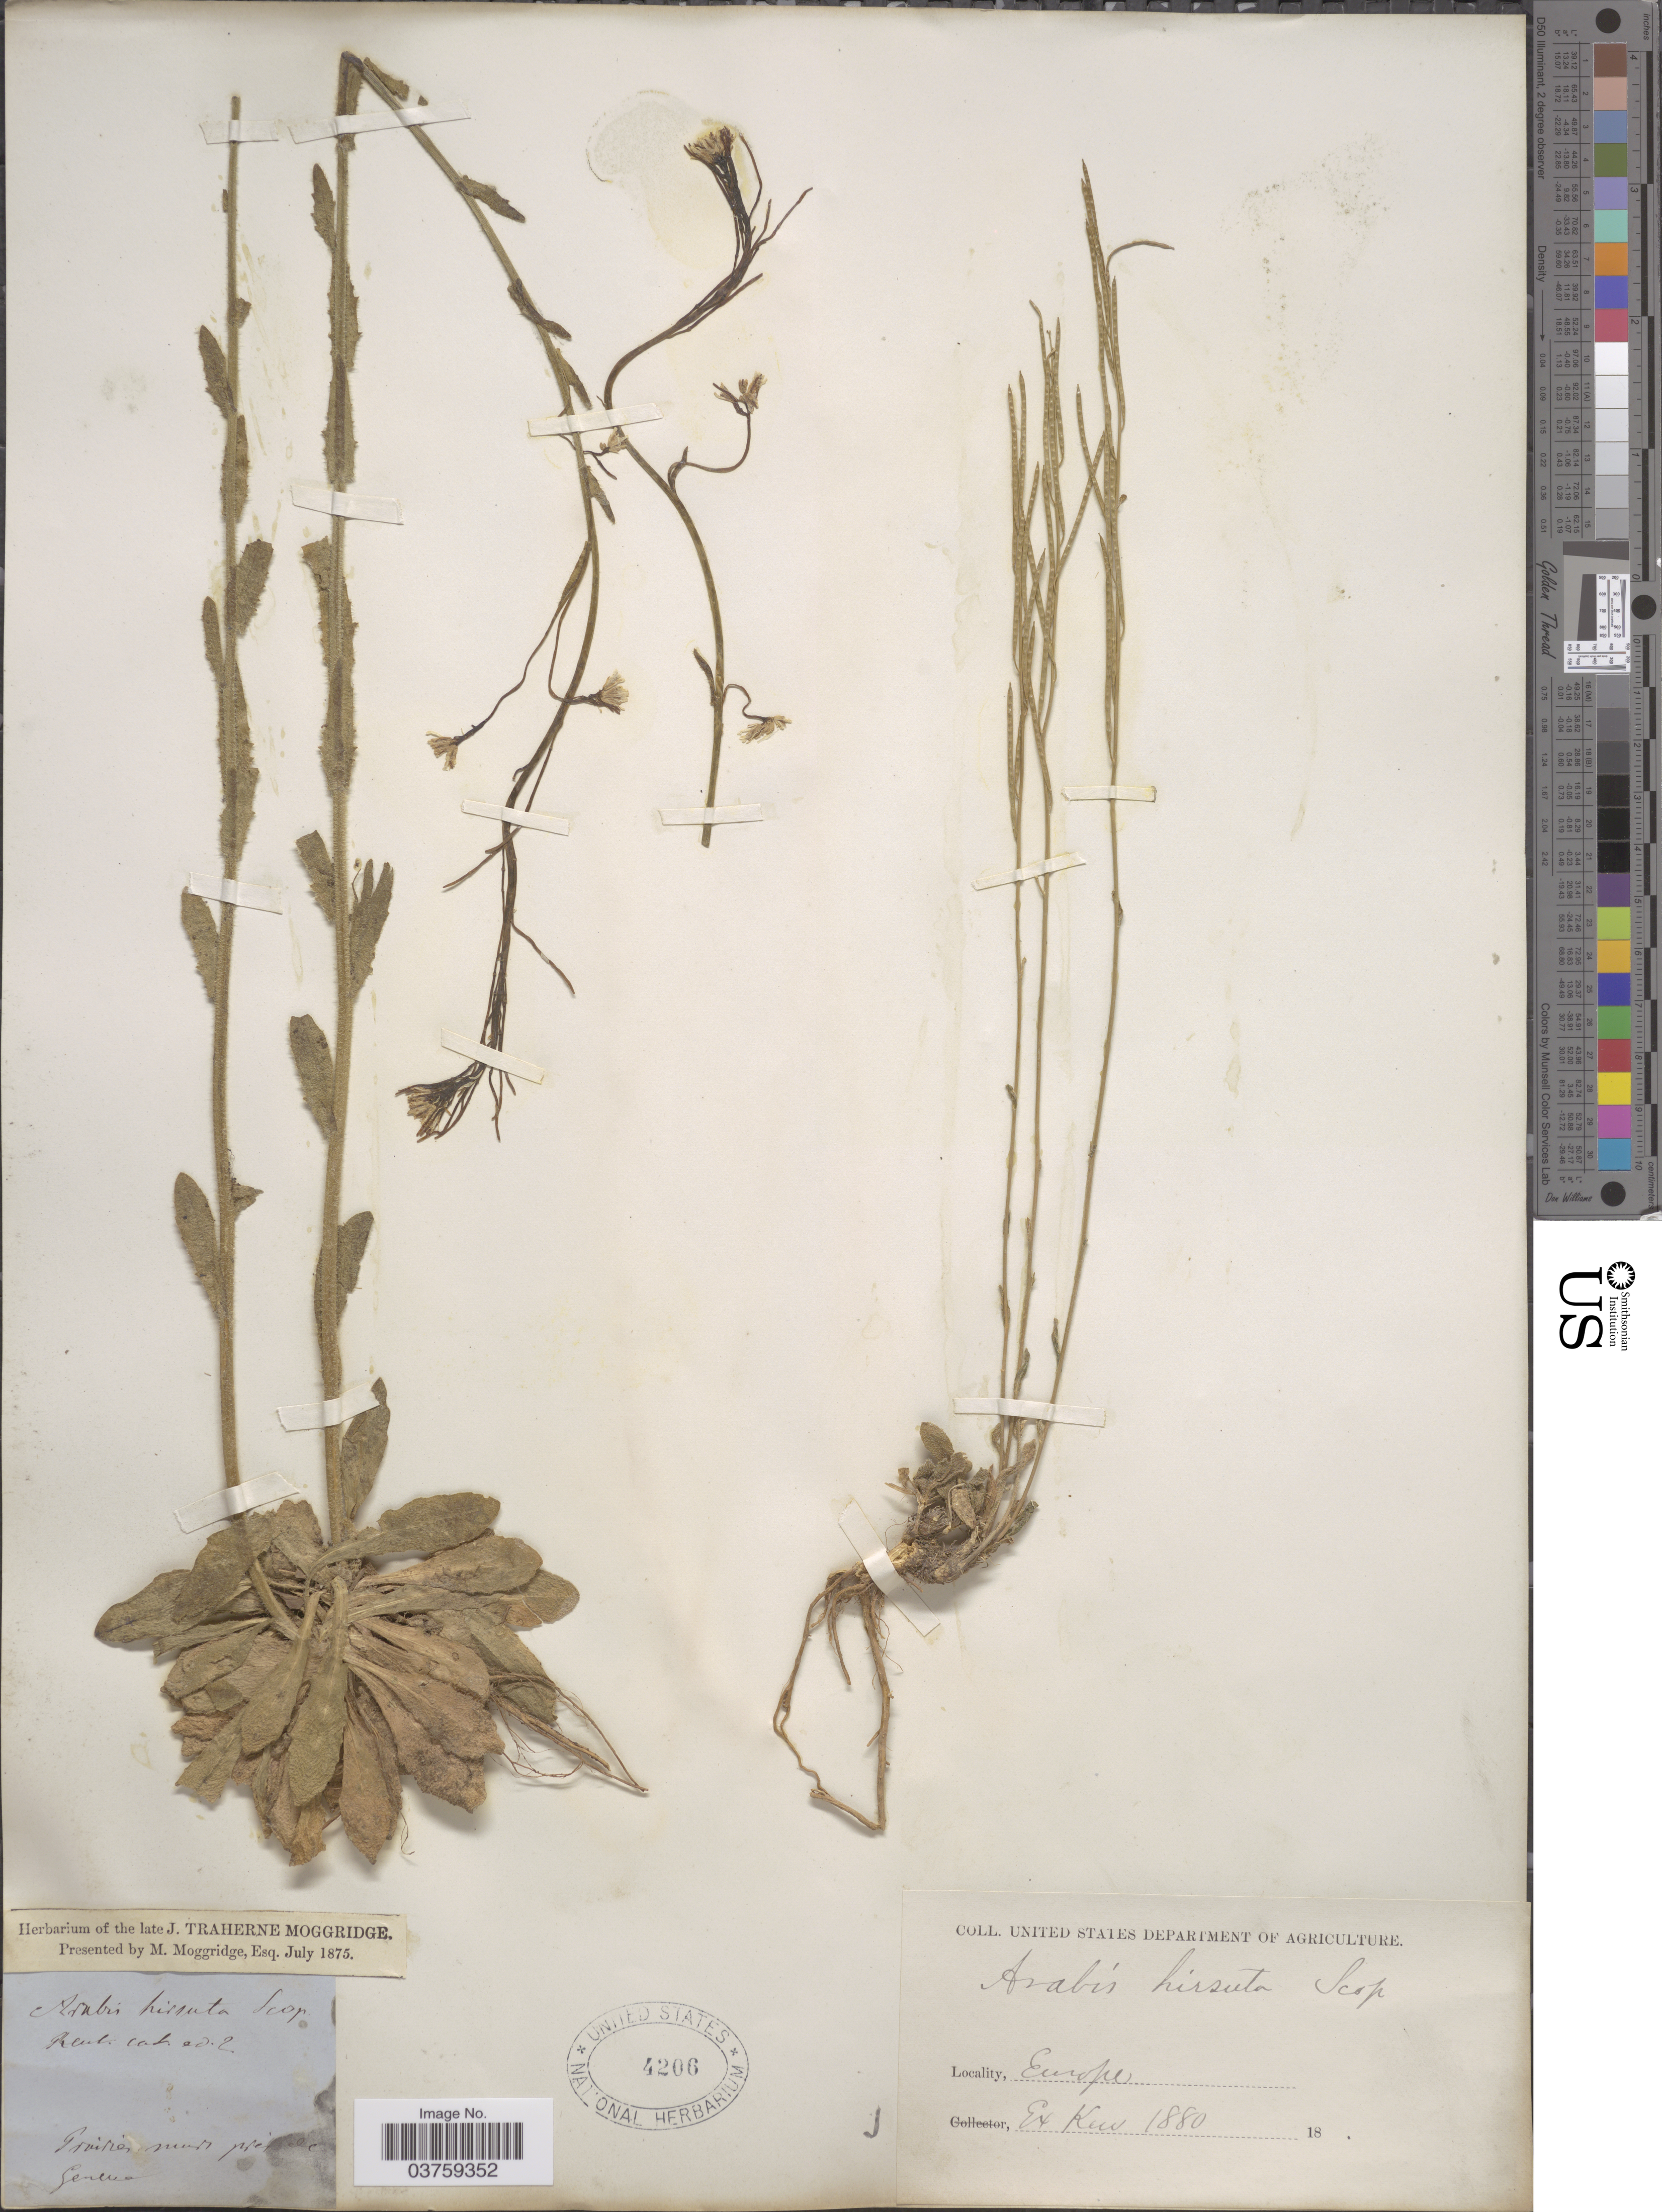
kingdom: Plantae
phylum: Tracheophyta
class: Magnoliopsida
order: Brassicales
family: Brassicaceae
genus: Arabis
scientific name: Arabis hirsuta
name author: (L.) Scop.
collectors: ex herb. J.T. Moggridge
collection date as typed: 18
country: Switzerland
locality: Prairies murs pres de Geneve. Europe.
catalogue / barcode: US 4206